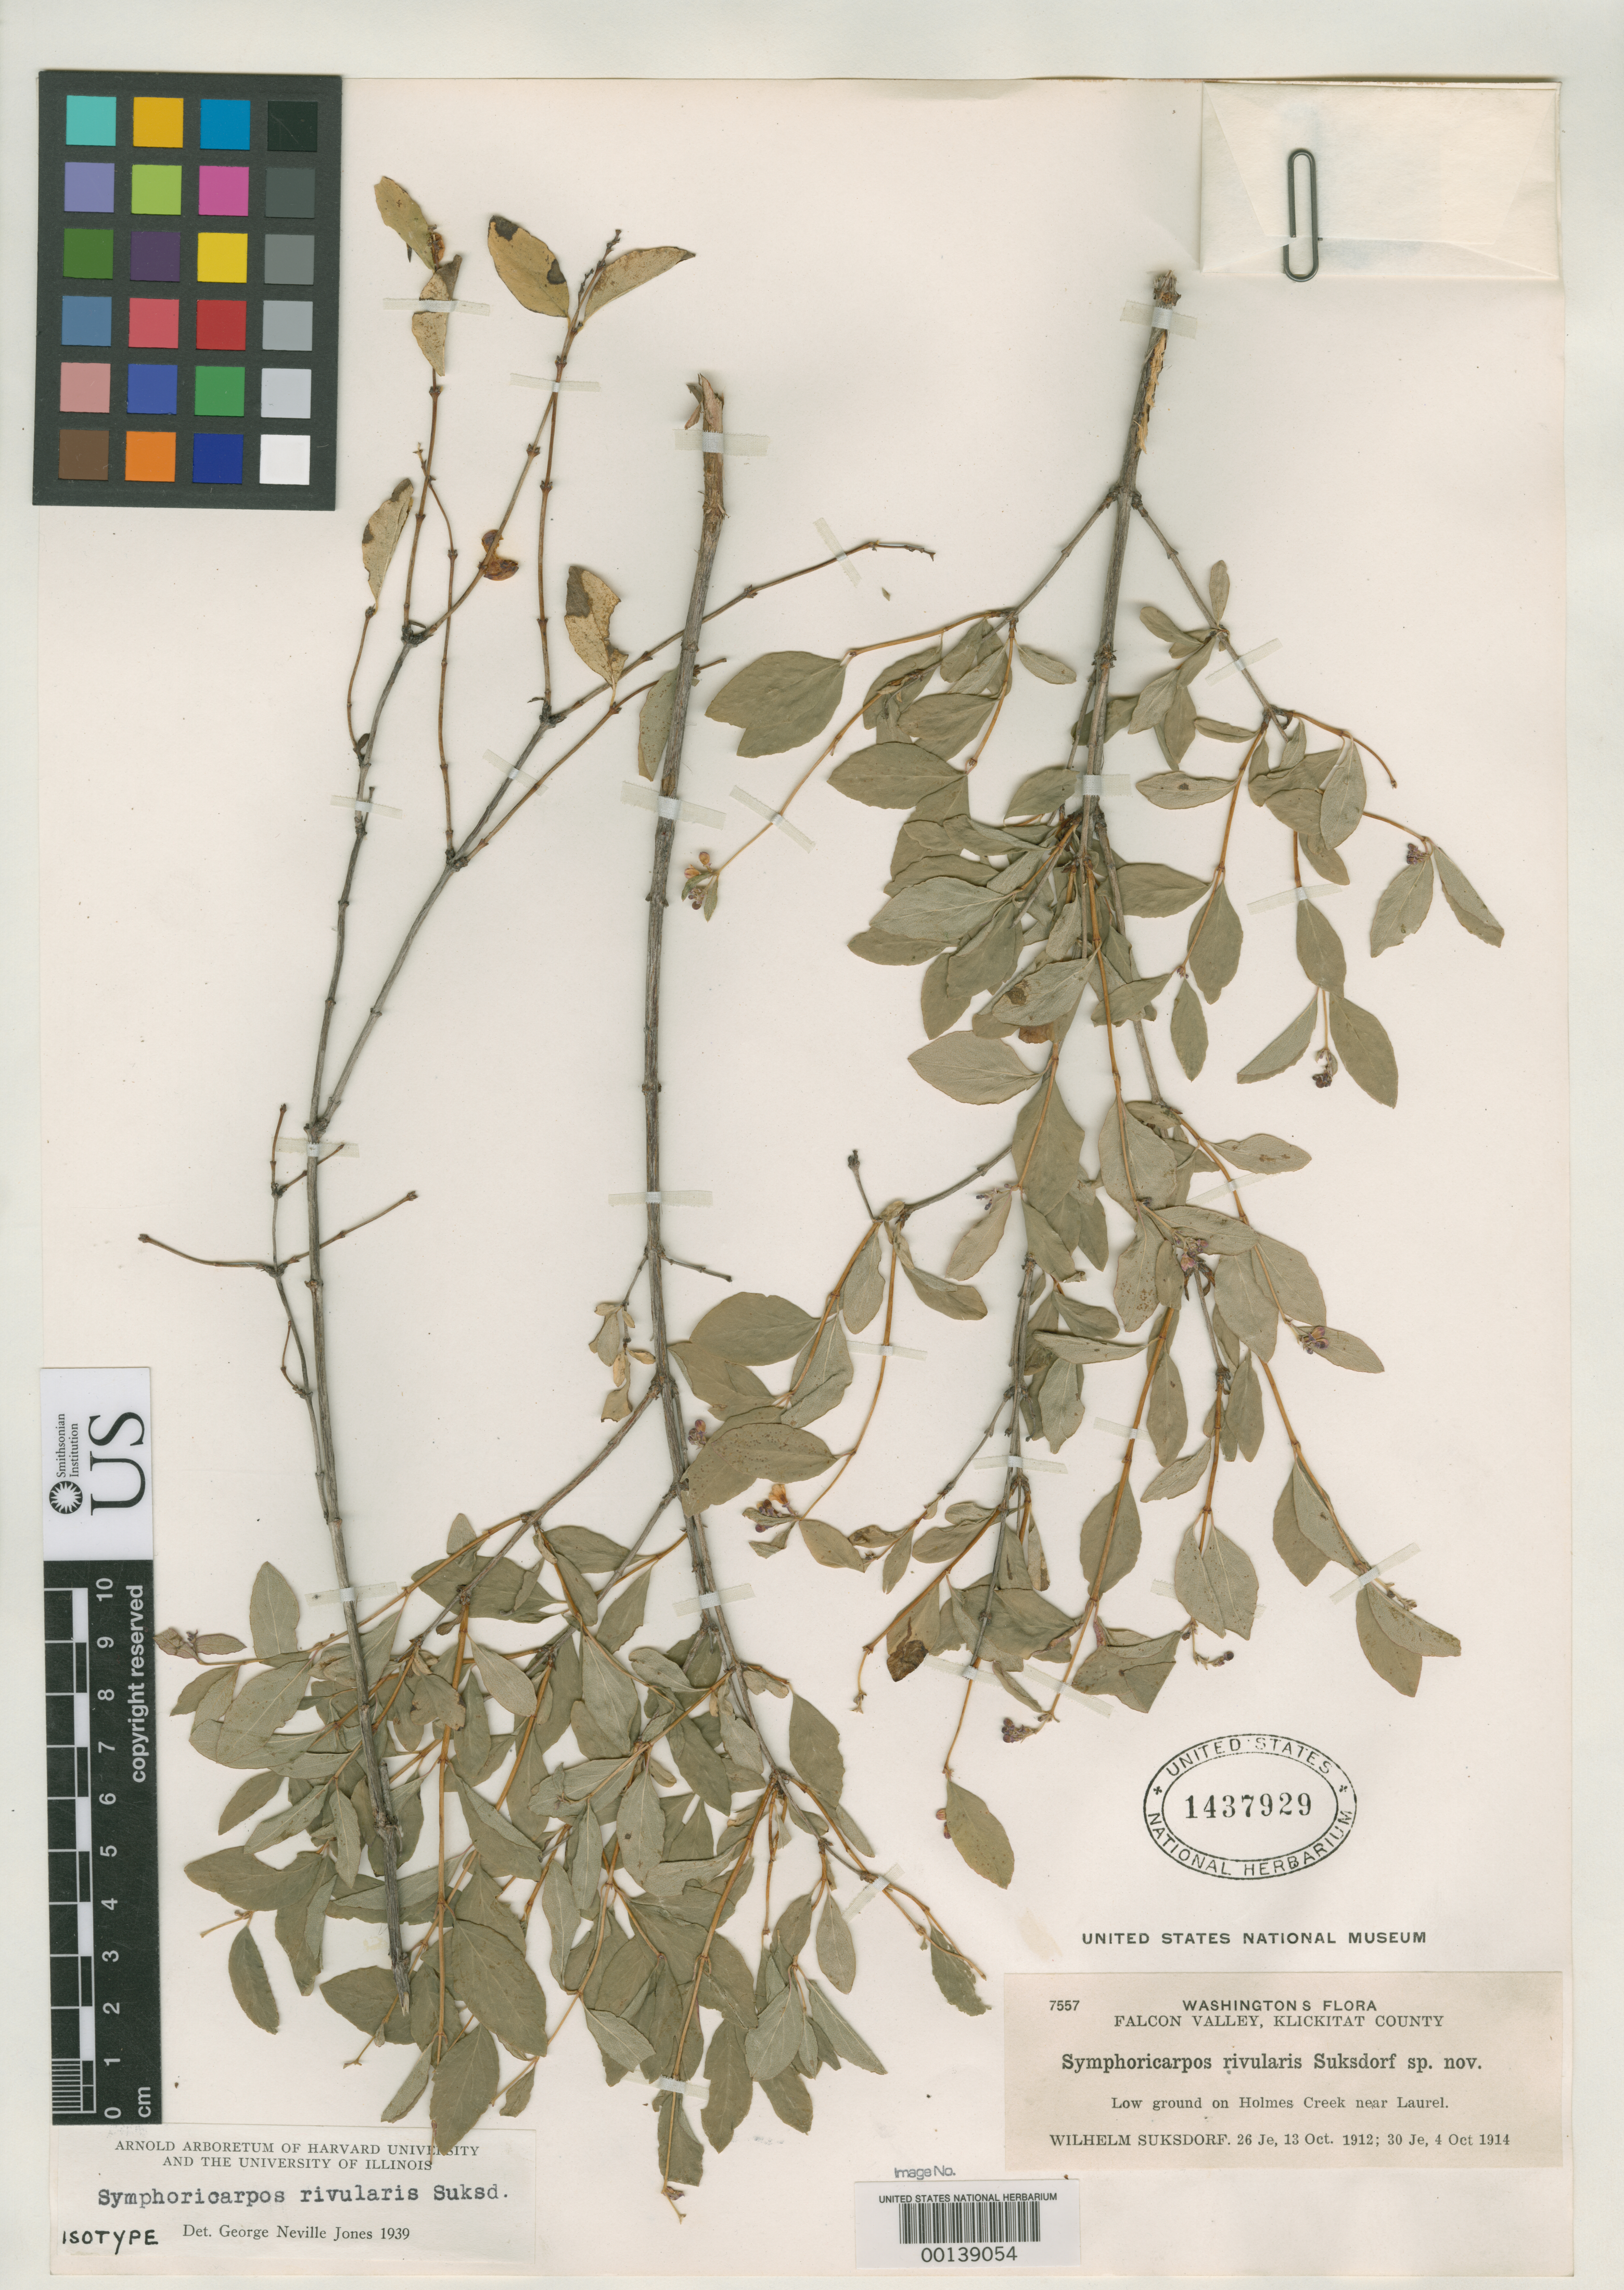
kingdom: Plantae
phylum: Tracheophyta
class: Magnoliopsida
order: Dipsacales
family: Caprifoliaceae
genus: Symphoricarpos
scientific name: Symphoricarpos rivularis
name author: Suksd.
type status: Isotype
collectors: W. N. Suksdorf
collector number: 7557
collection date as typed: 26 Jun 1912 to 04 Oct 1914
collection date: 1912-06-26/1914-10-04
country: United States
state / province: Washington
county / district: Klickitat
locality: Falcon Valley, on Holmes Creek near Laurel.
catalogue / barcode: US 1437929